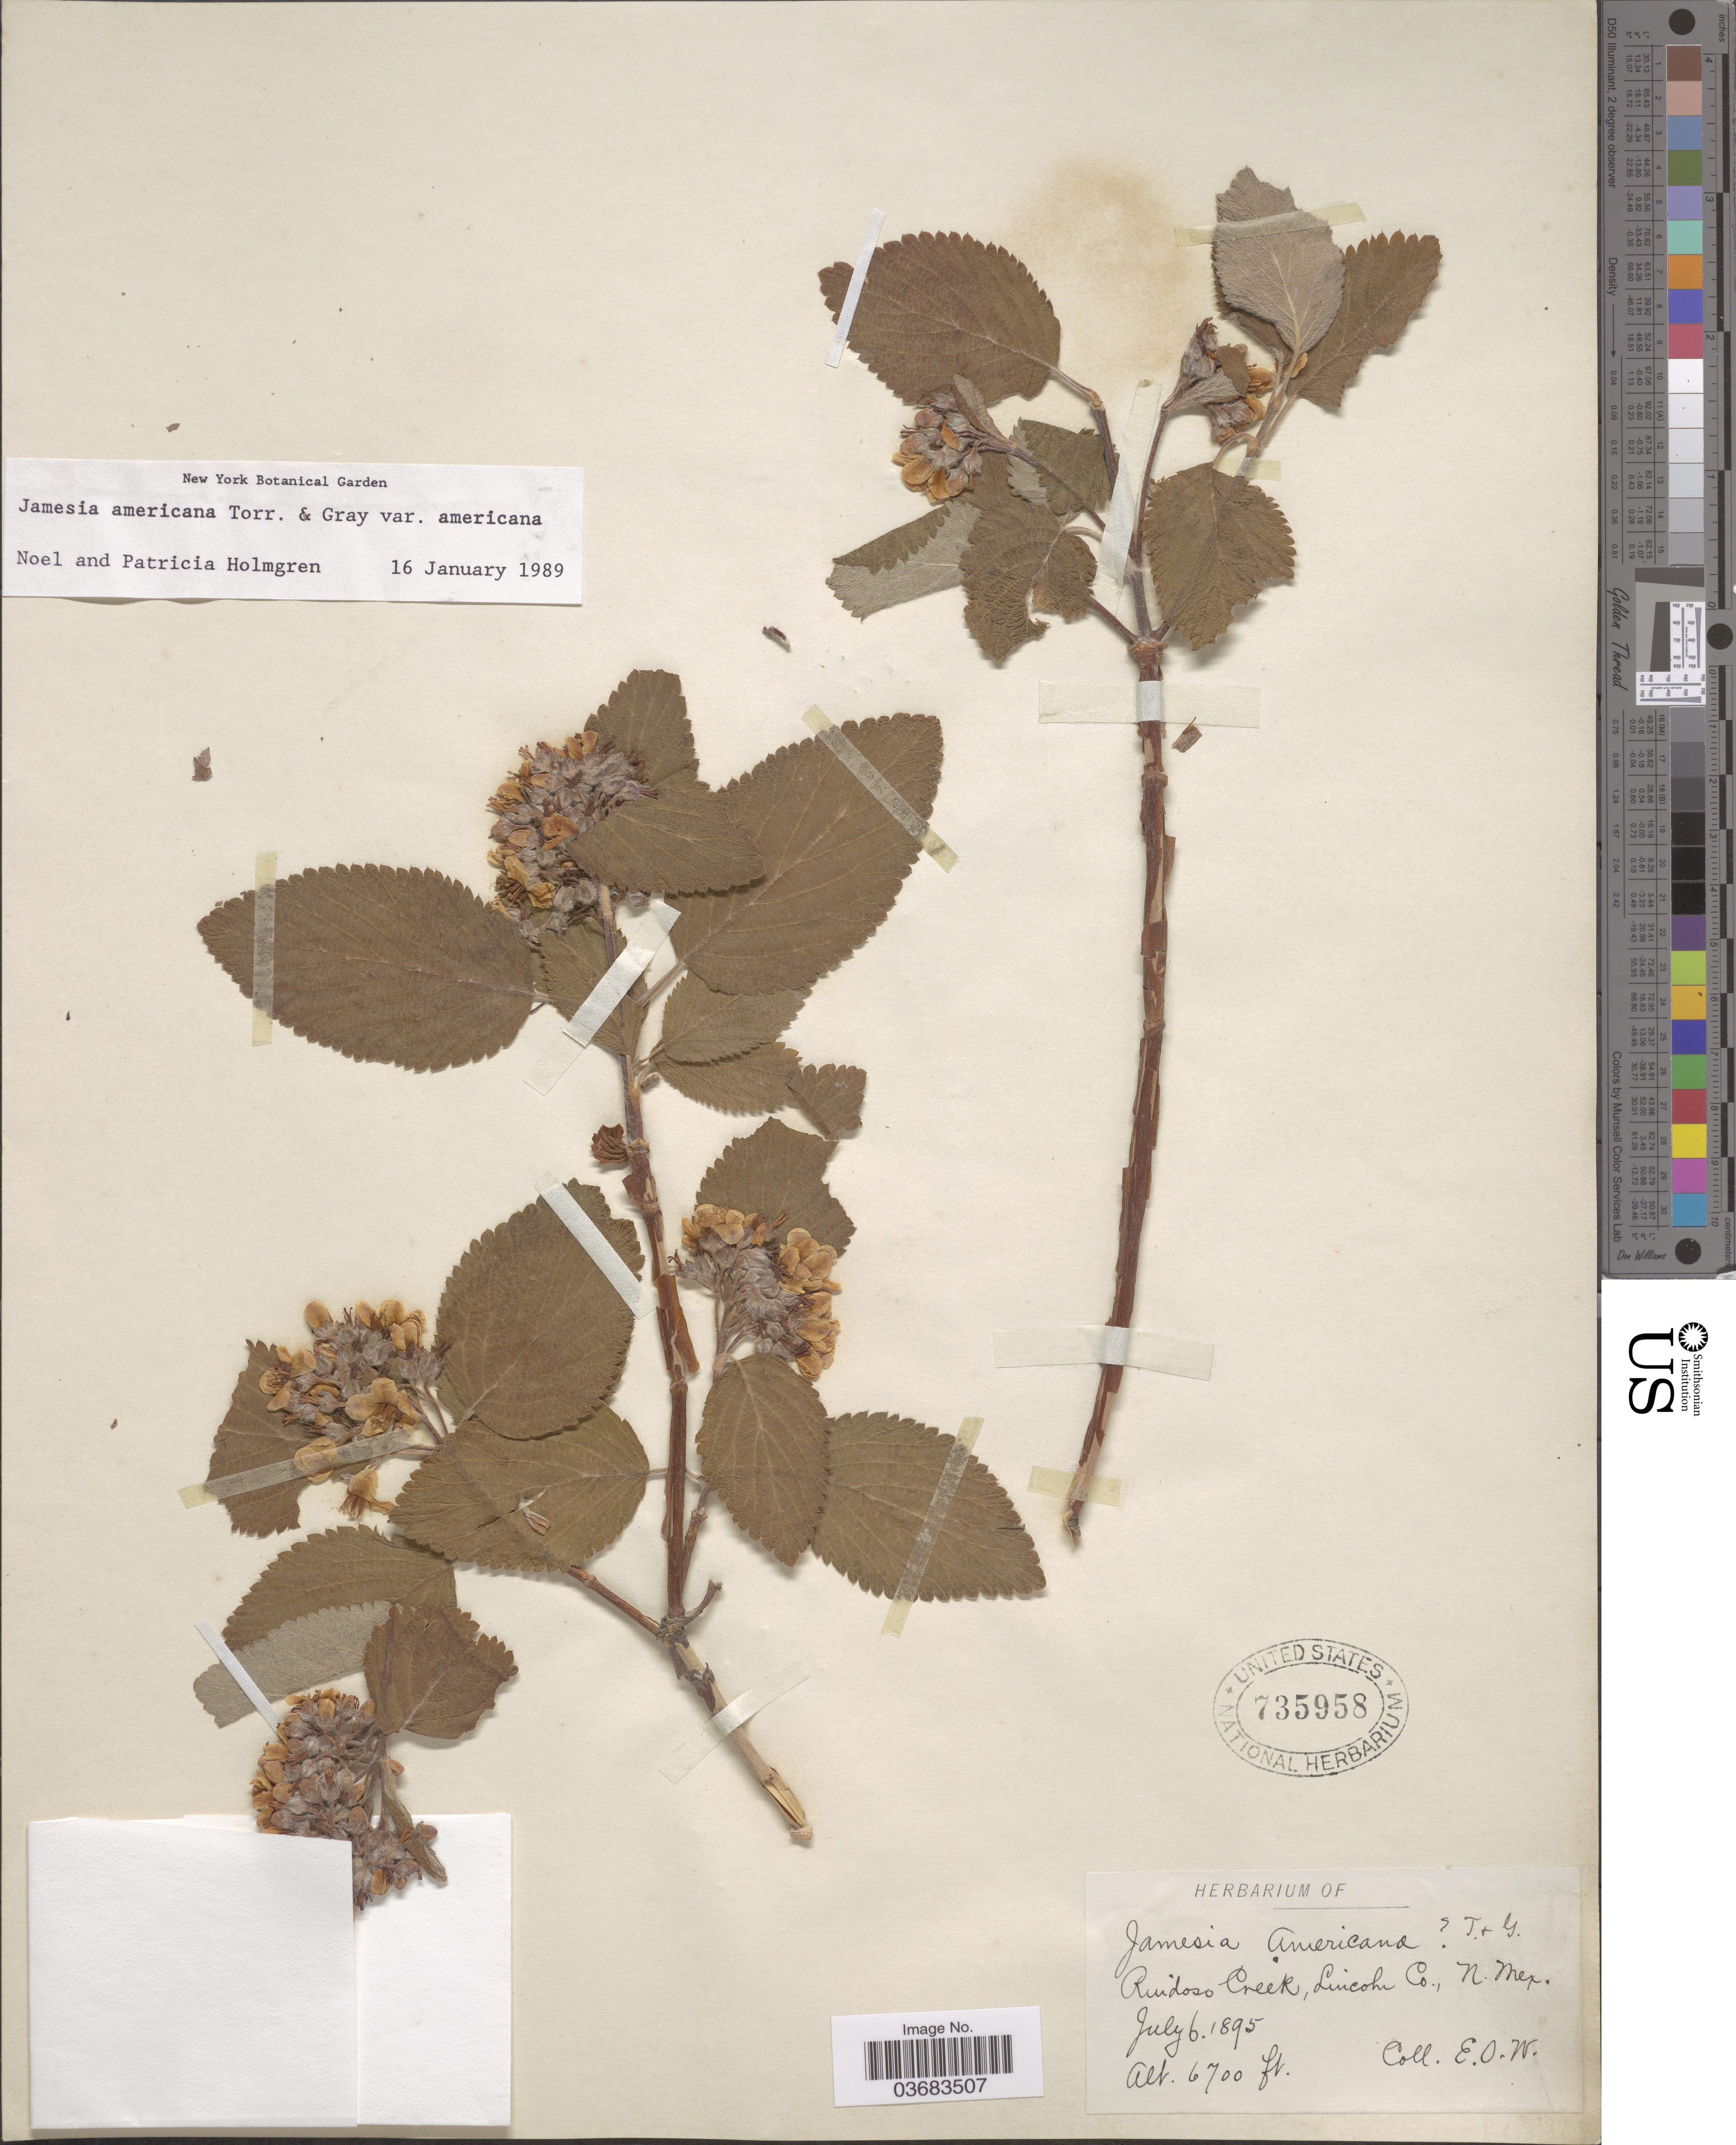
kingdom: Plantae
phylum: Tracheophyta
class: Magnoliopsida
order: Cornales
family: Hydrangeaceae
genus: Edwinia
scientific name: Edwinia americana var. americana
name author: (Torr. & A. Gray) A. Heller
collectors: E. O. W.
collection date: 1895-07-06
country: United States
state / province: New Mexico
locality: Ruidoso Creek, Lincoln Co.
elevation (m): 2042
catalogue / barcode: US 735958